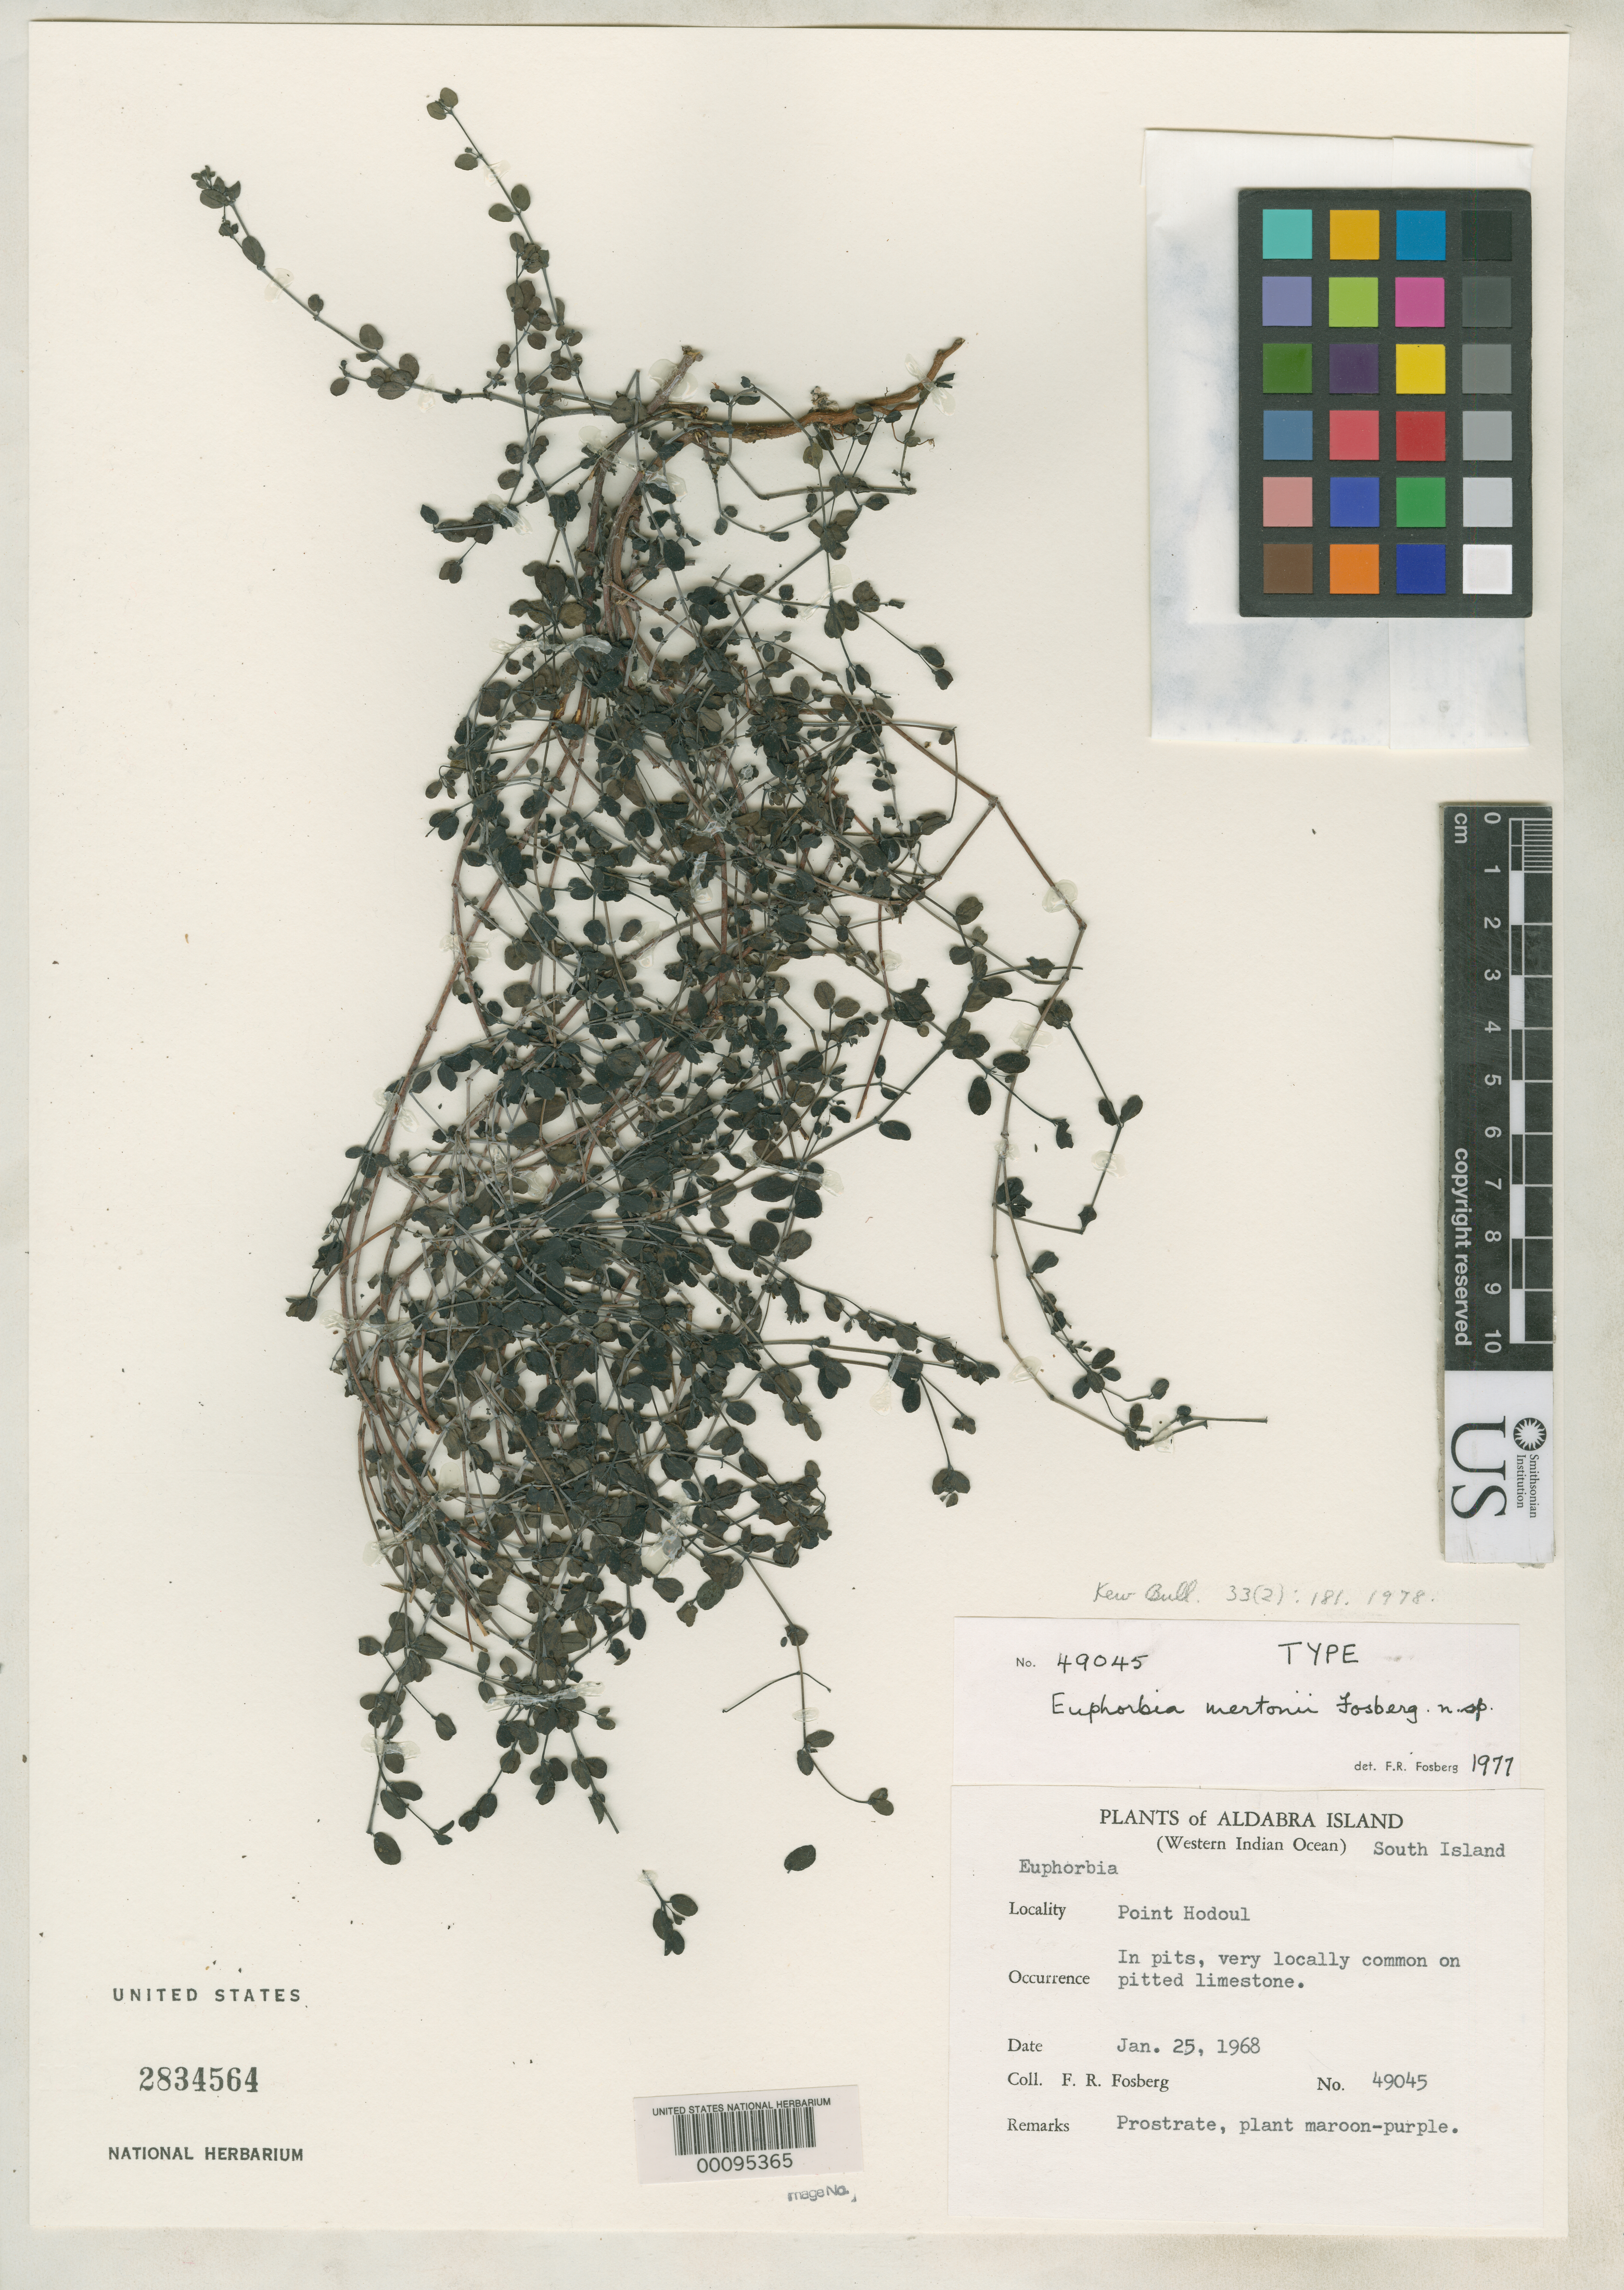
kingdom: Plantae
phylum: Tracheophyta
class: Magnoliopsida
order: Malpighiales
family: Euphorbiaceae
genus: Euphorbia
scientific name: Euphorbia mertonii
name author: Fosberg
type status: Holotype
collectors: F. R. Fosberg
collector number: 49045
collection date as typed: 25 Jan 1968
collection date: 1968-01-25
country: Seychelles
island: Aldabra Atoll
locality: Point Hodoul.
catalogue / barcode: US 2834564